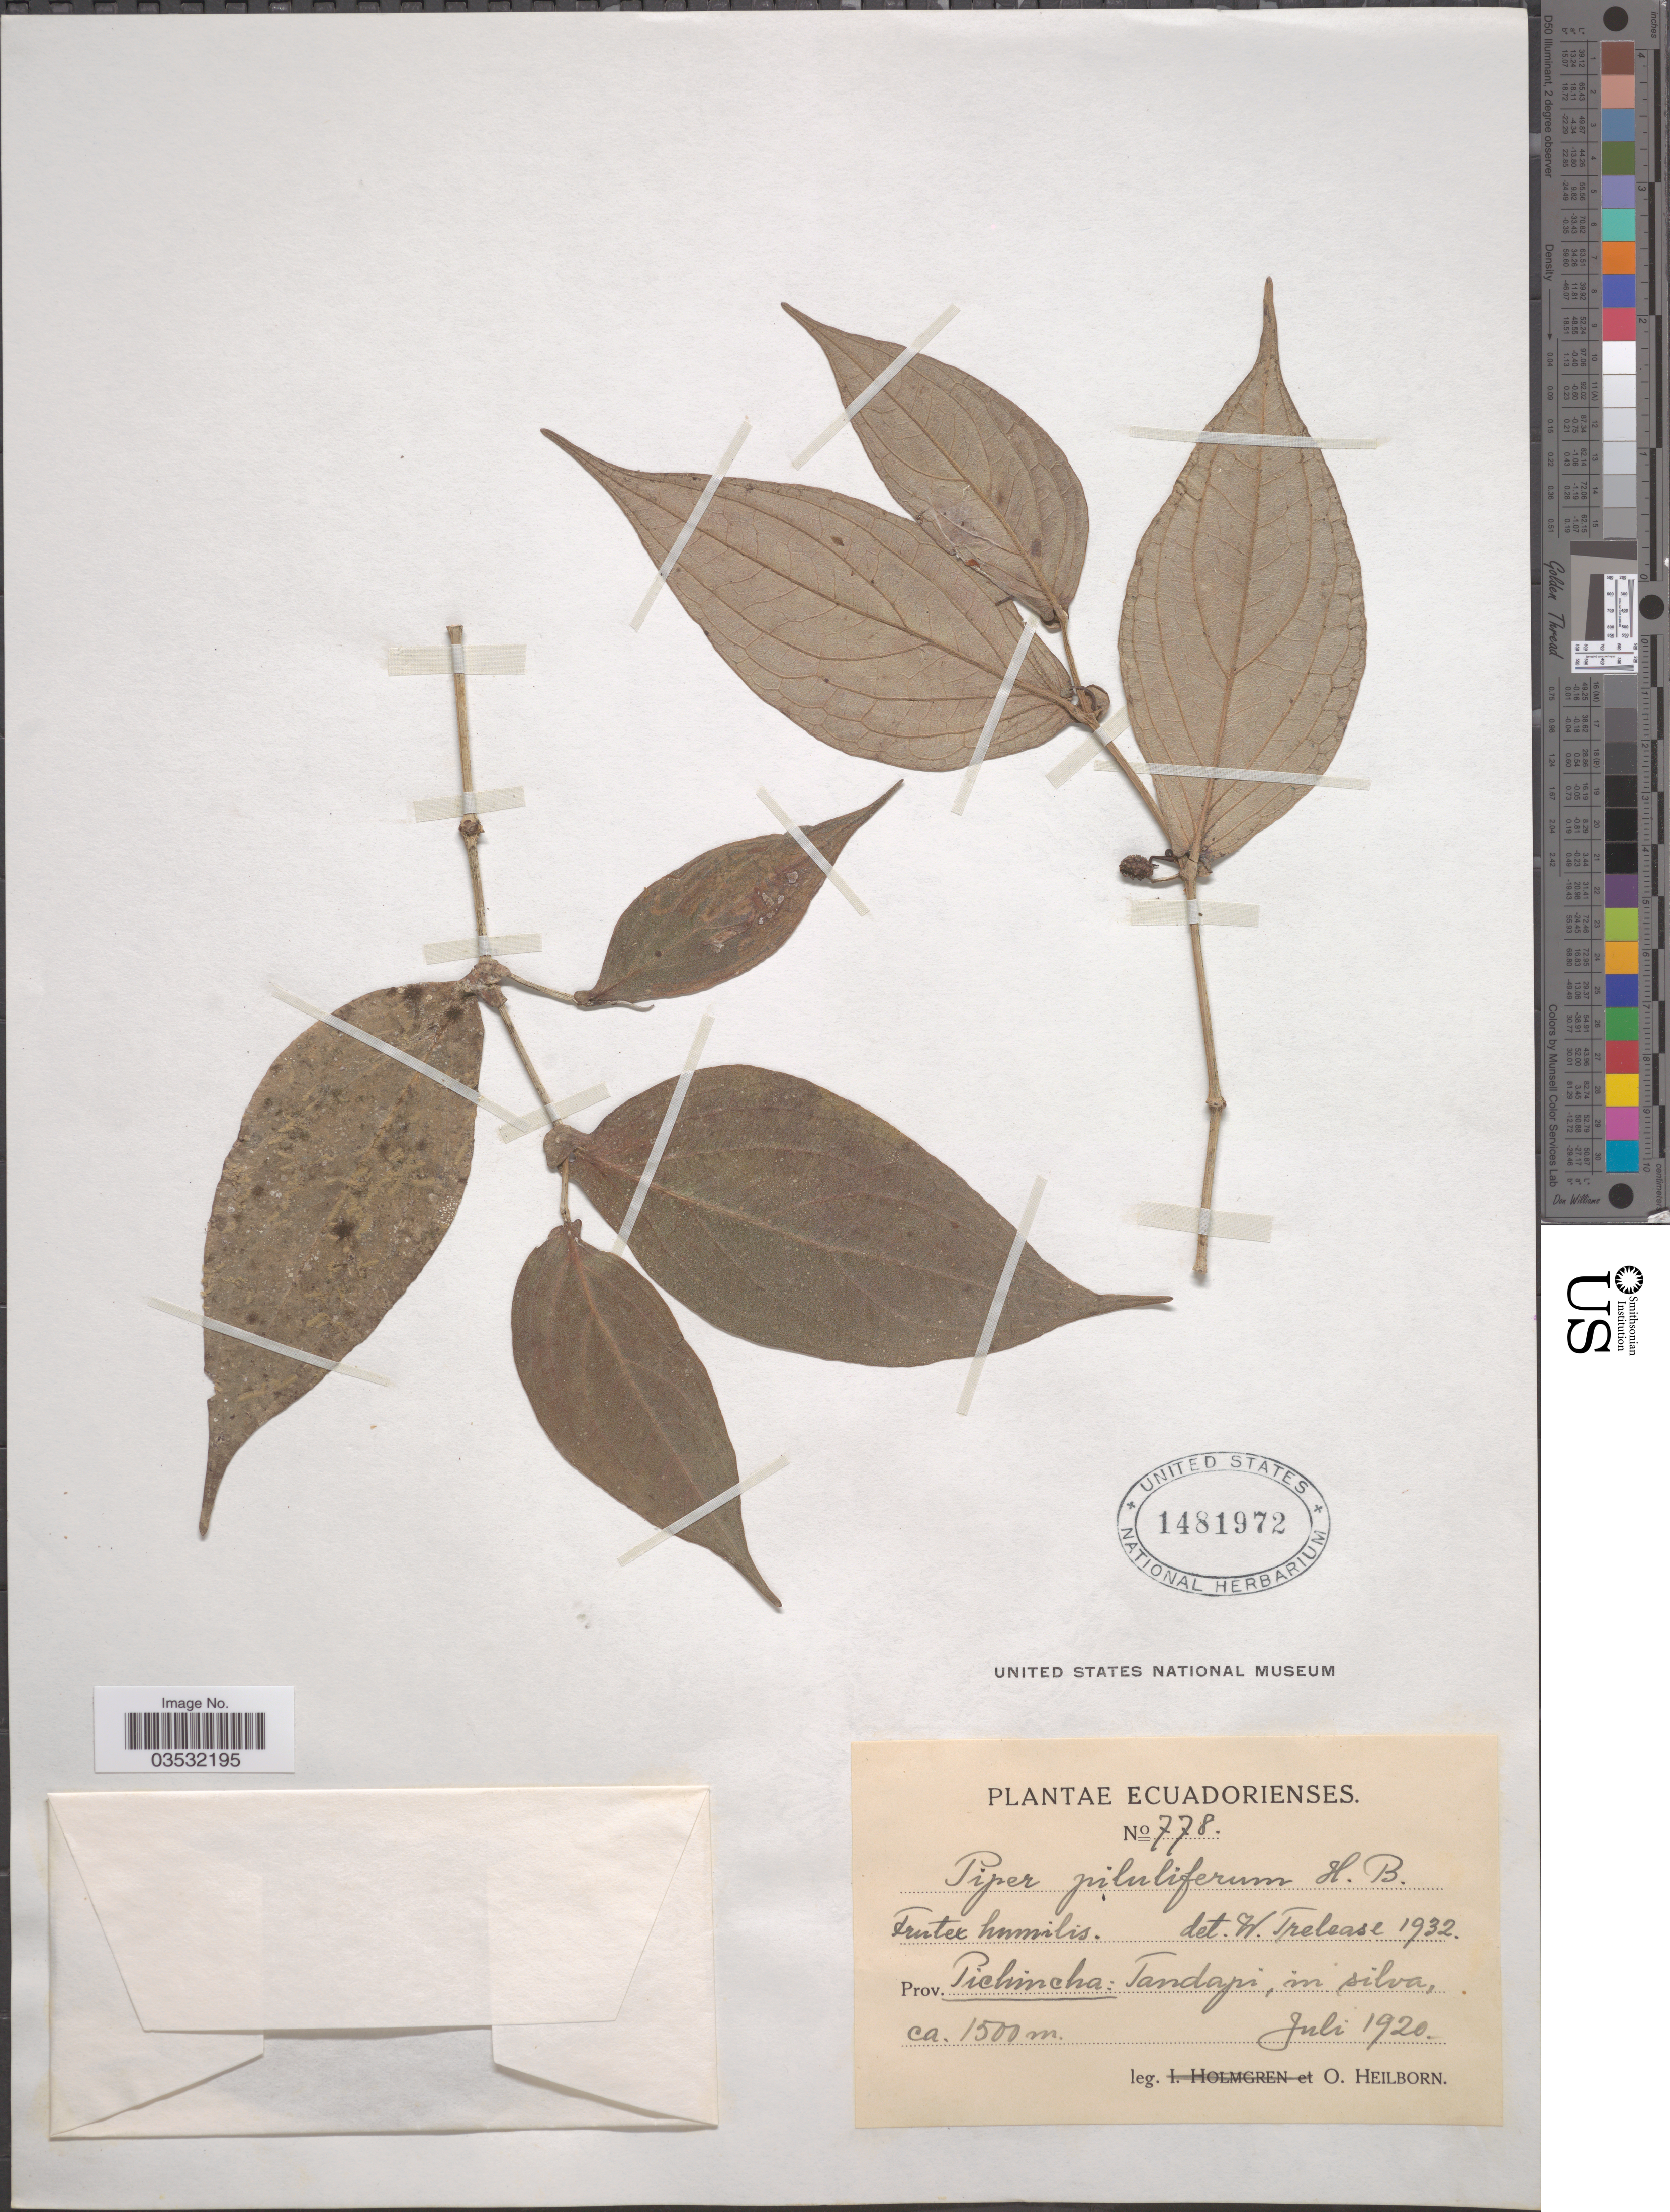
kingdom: Plantae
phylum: Tracheophyta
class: Magnoliopsida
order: Piperales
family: Piperaceae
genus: Piper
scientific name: Piper piluliferum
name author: Kunth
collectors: O. Heilborn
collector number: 778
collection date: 1920-07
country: Ecuador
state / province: Pichincha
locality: Tandapi, in silva.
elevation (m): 1500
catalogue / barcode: US 1481972